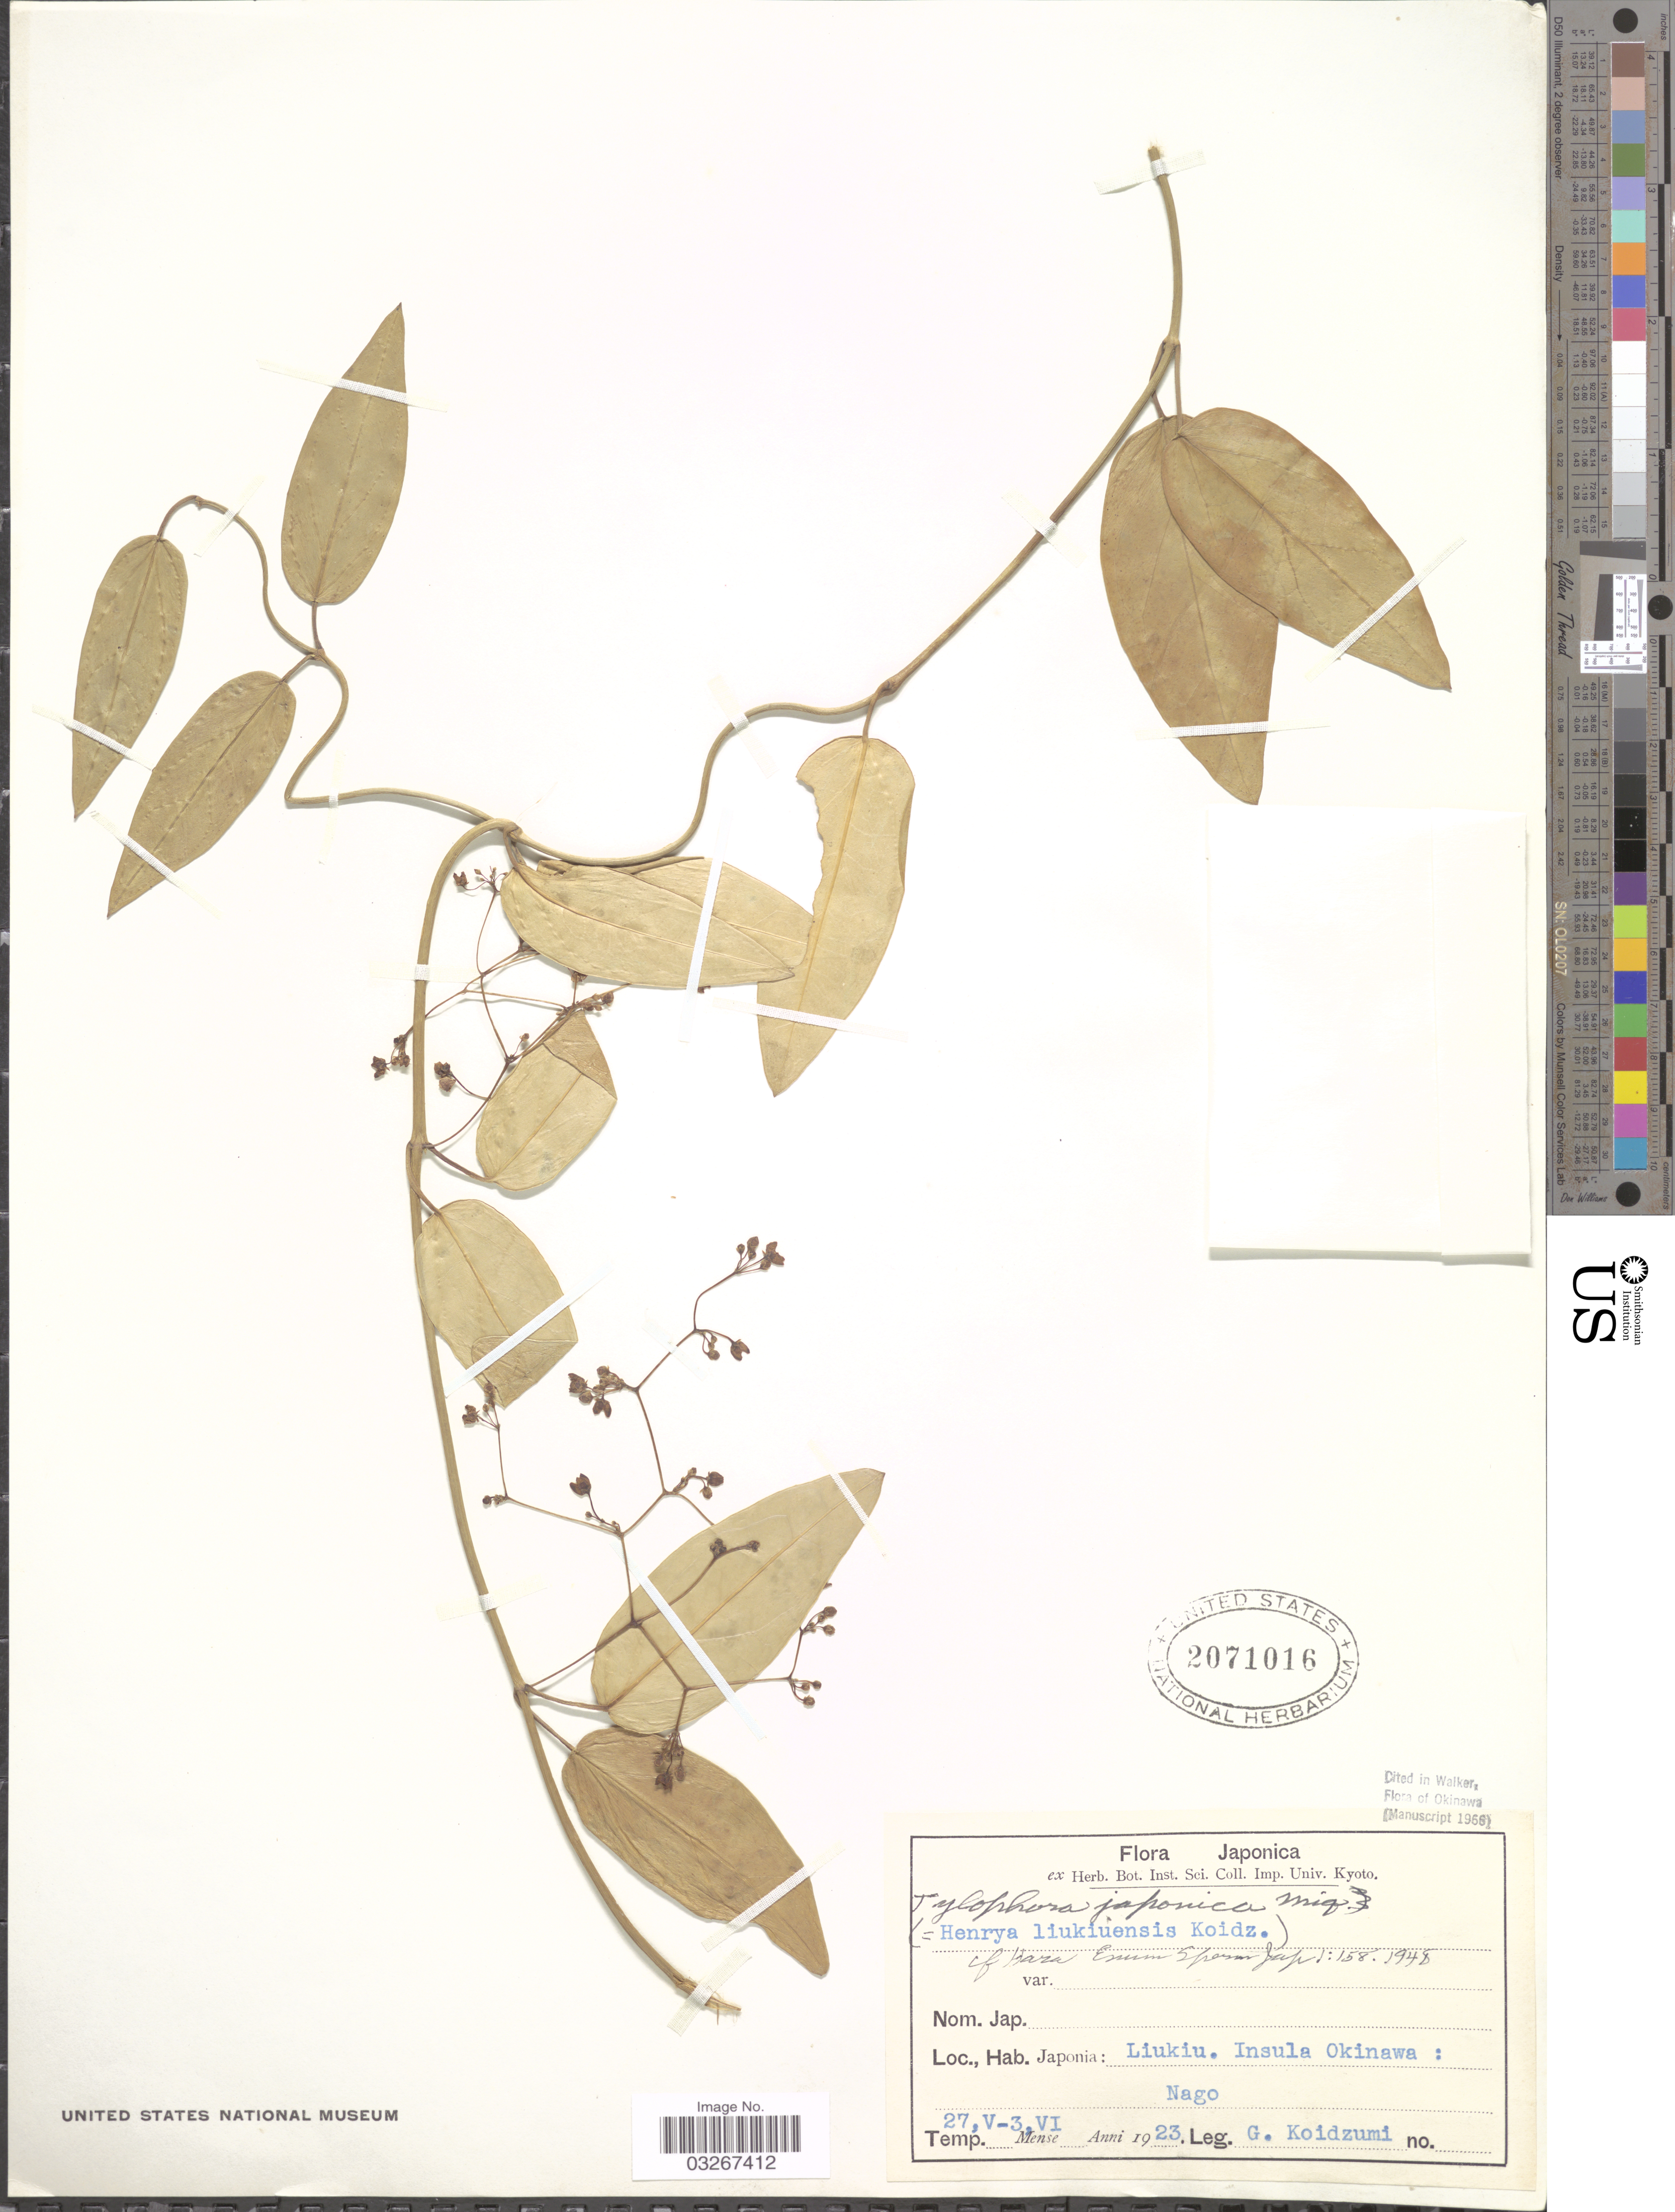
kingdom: Plantae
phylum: Tracheophyta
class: Magnoliopsida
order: Gentianales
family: Apocynaceae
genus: Tylophora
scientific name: Tylophora japonica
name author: Miq.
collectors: G. Koidzumi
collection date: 1923-05-27/1923-06-03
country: Japan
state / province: Okinawa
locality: Liukiu. Insula Okinawa: Nago.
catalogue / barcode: US 2071016